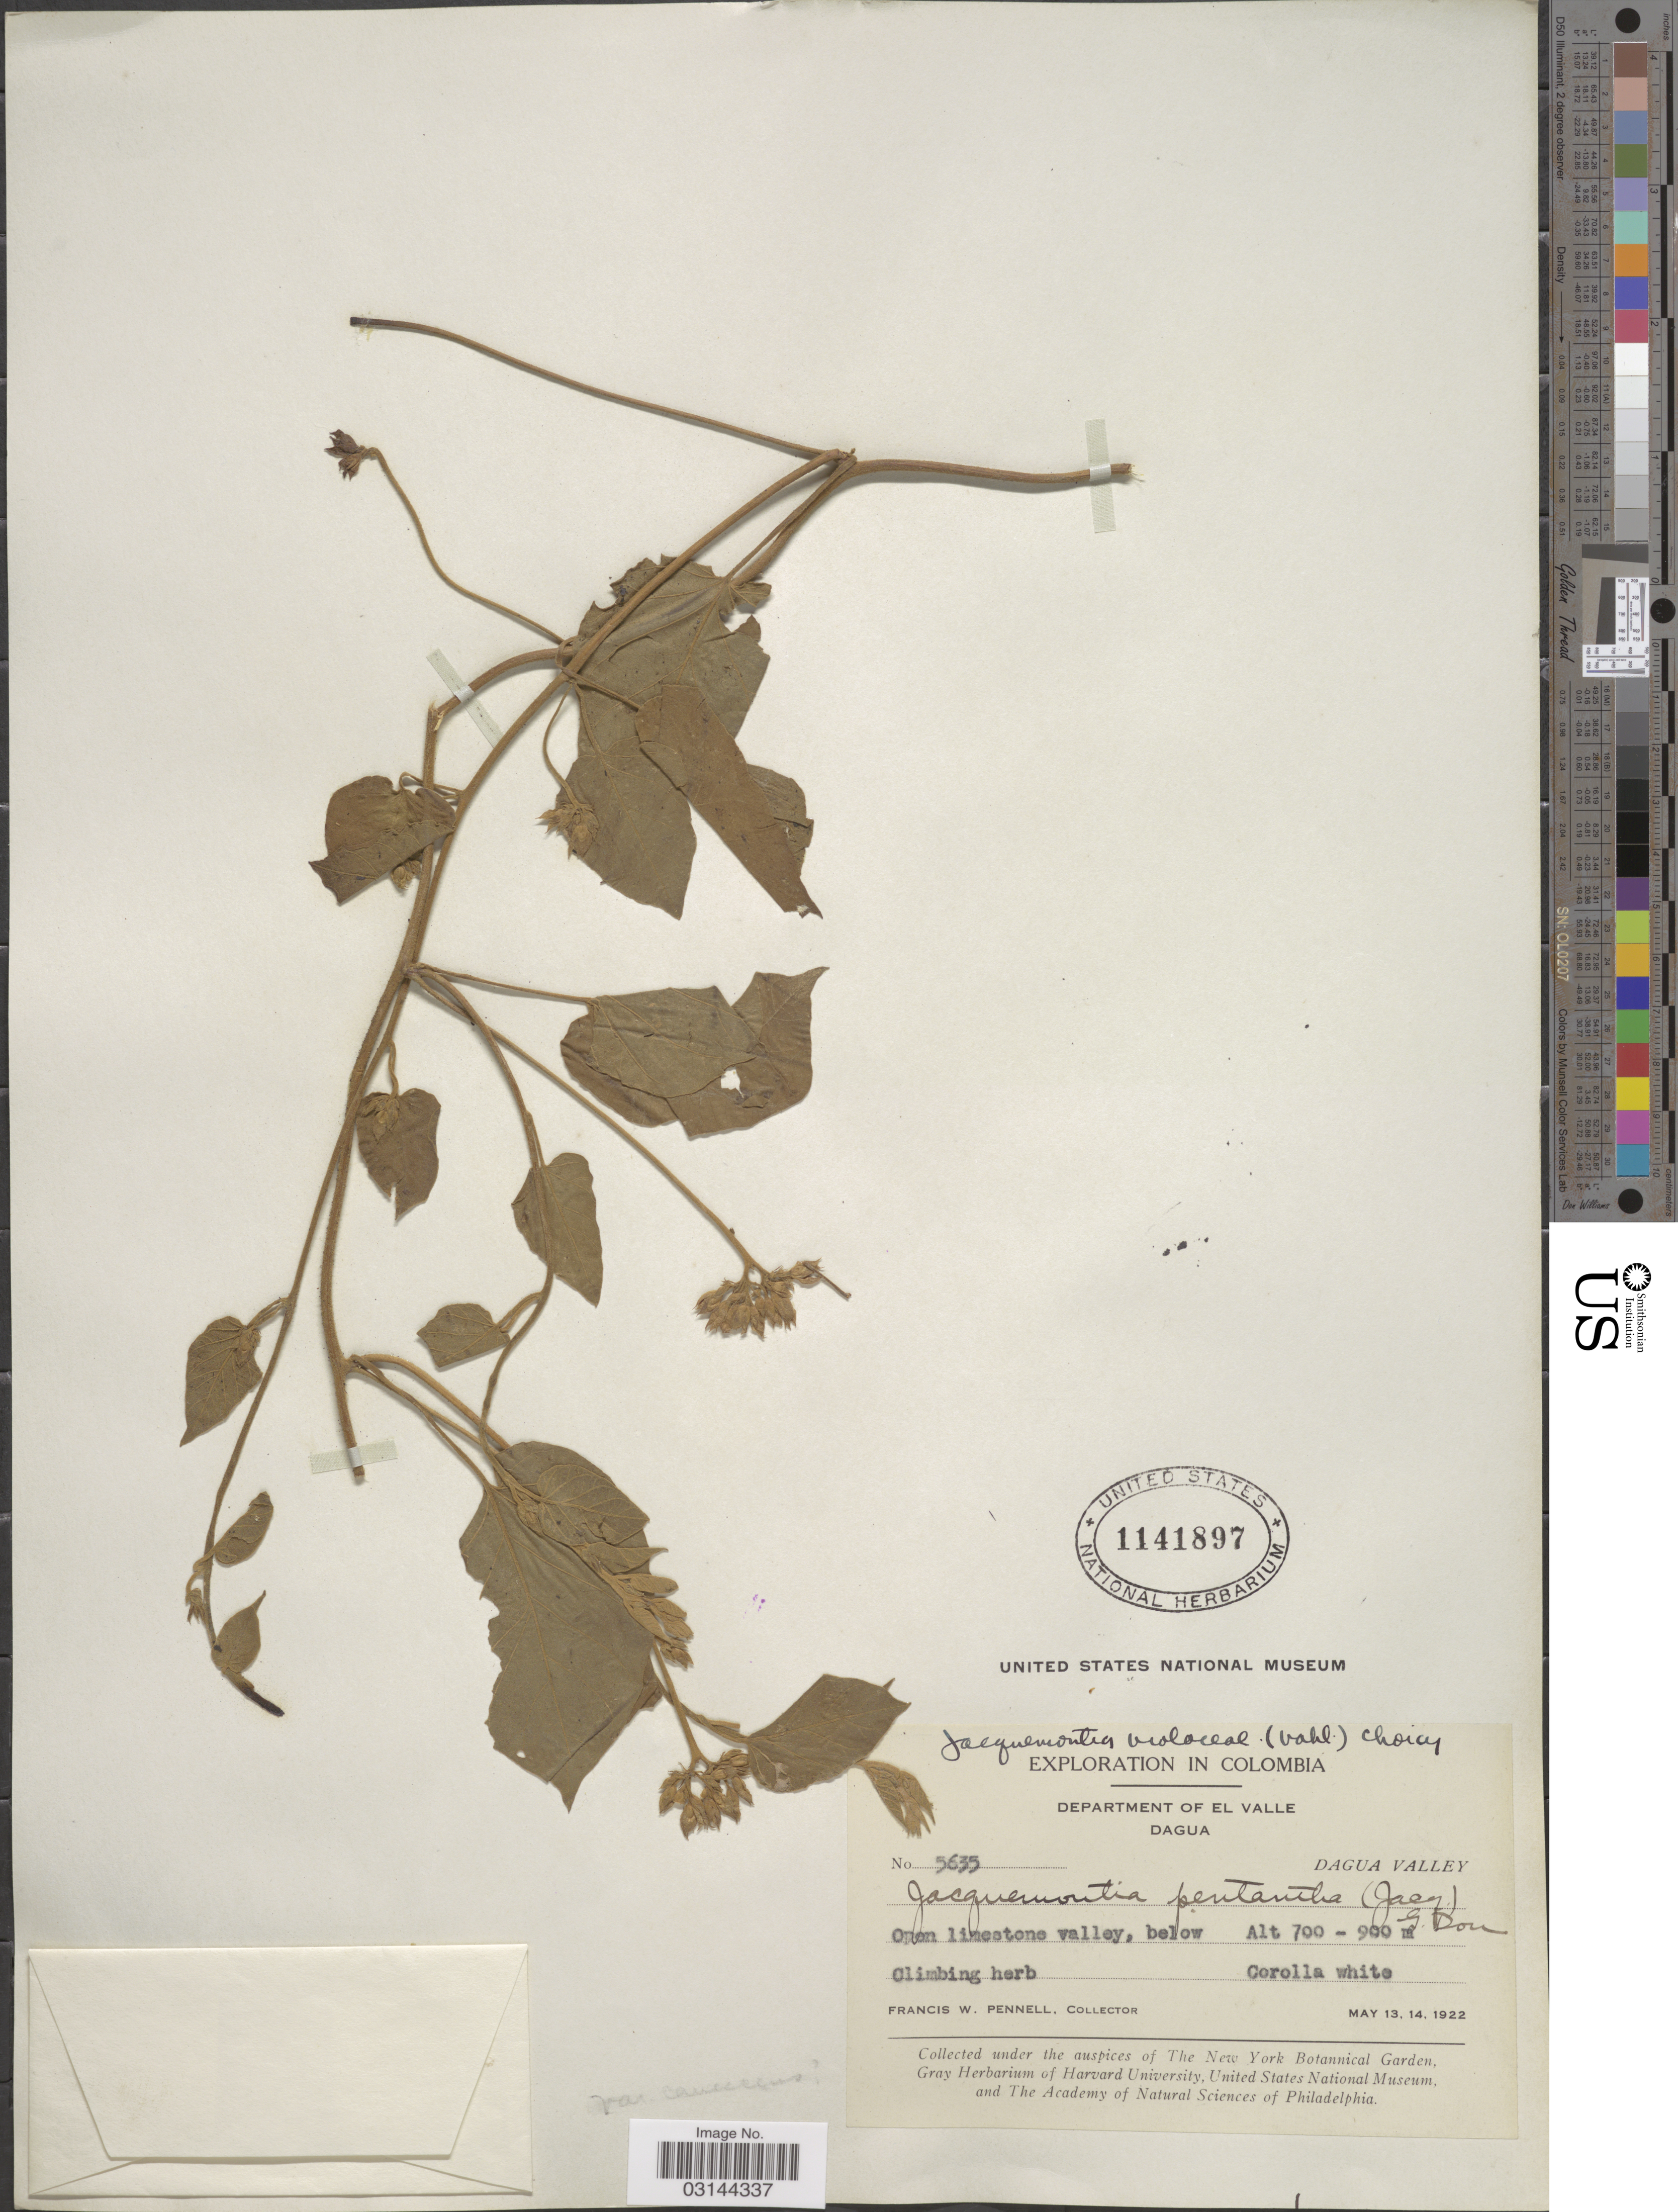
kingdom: Plantae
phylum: Tracheophyta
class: Magnoliopsida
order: Solanales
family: Convolvulaceae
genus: Jacquemontia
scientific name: Jacquemontia pentanthos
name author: (Jacq.) G. Don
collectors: F. W. Pennell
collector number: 5635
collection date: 1922-05-13/1922-05-14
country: Colombia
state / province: Valle del Cauca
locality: Department of El Valle, Dagua, Dagua Valley.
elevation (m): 700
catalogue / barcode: US 1141897